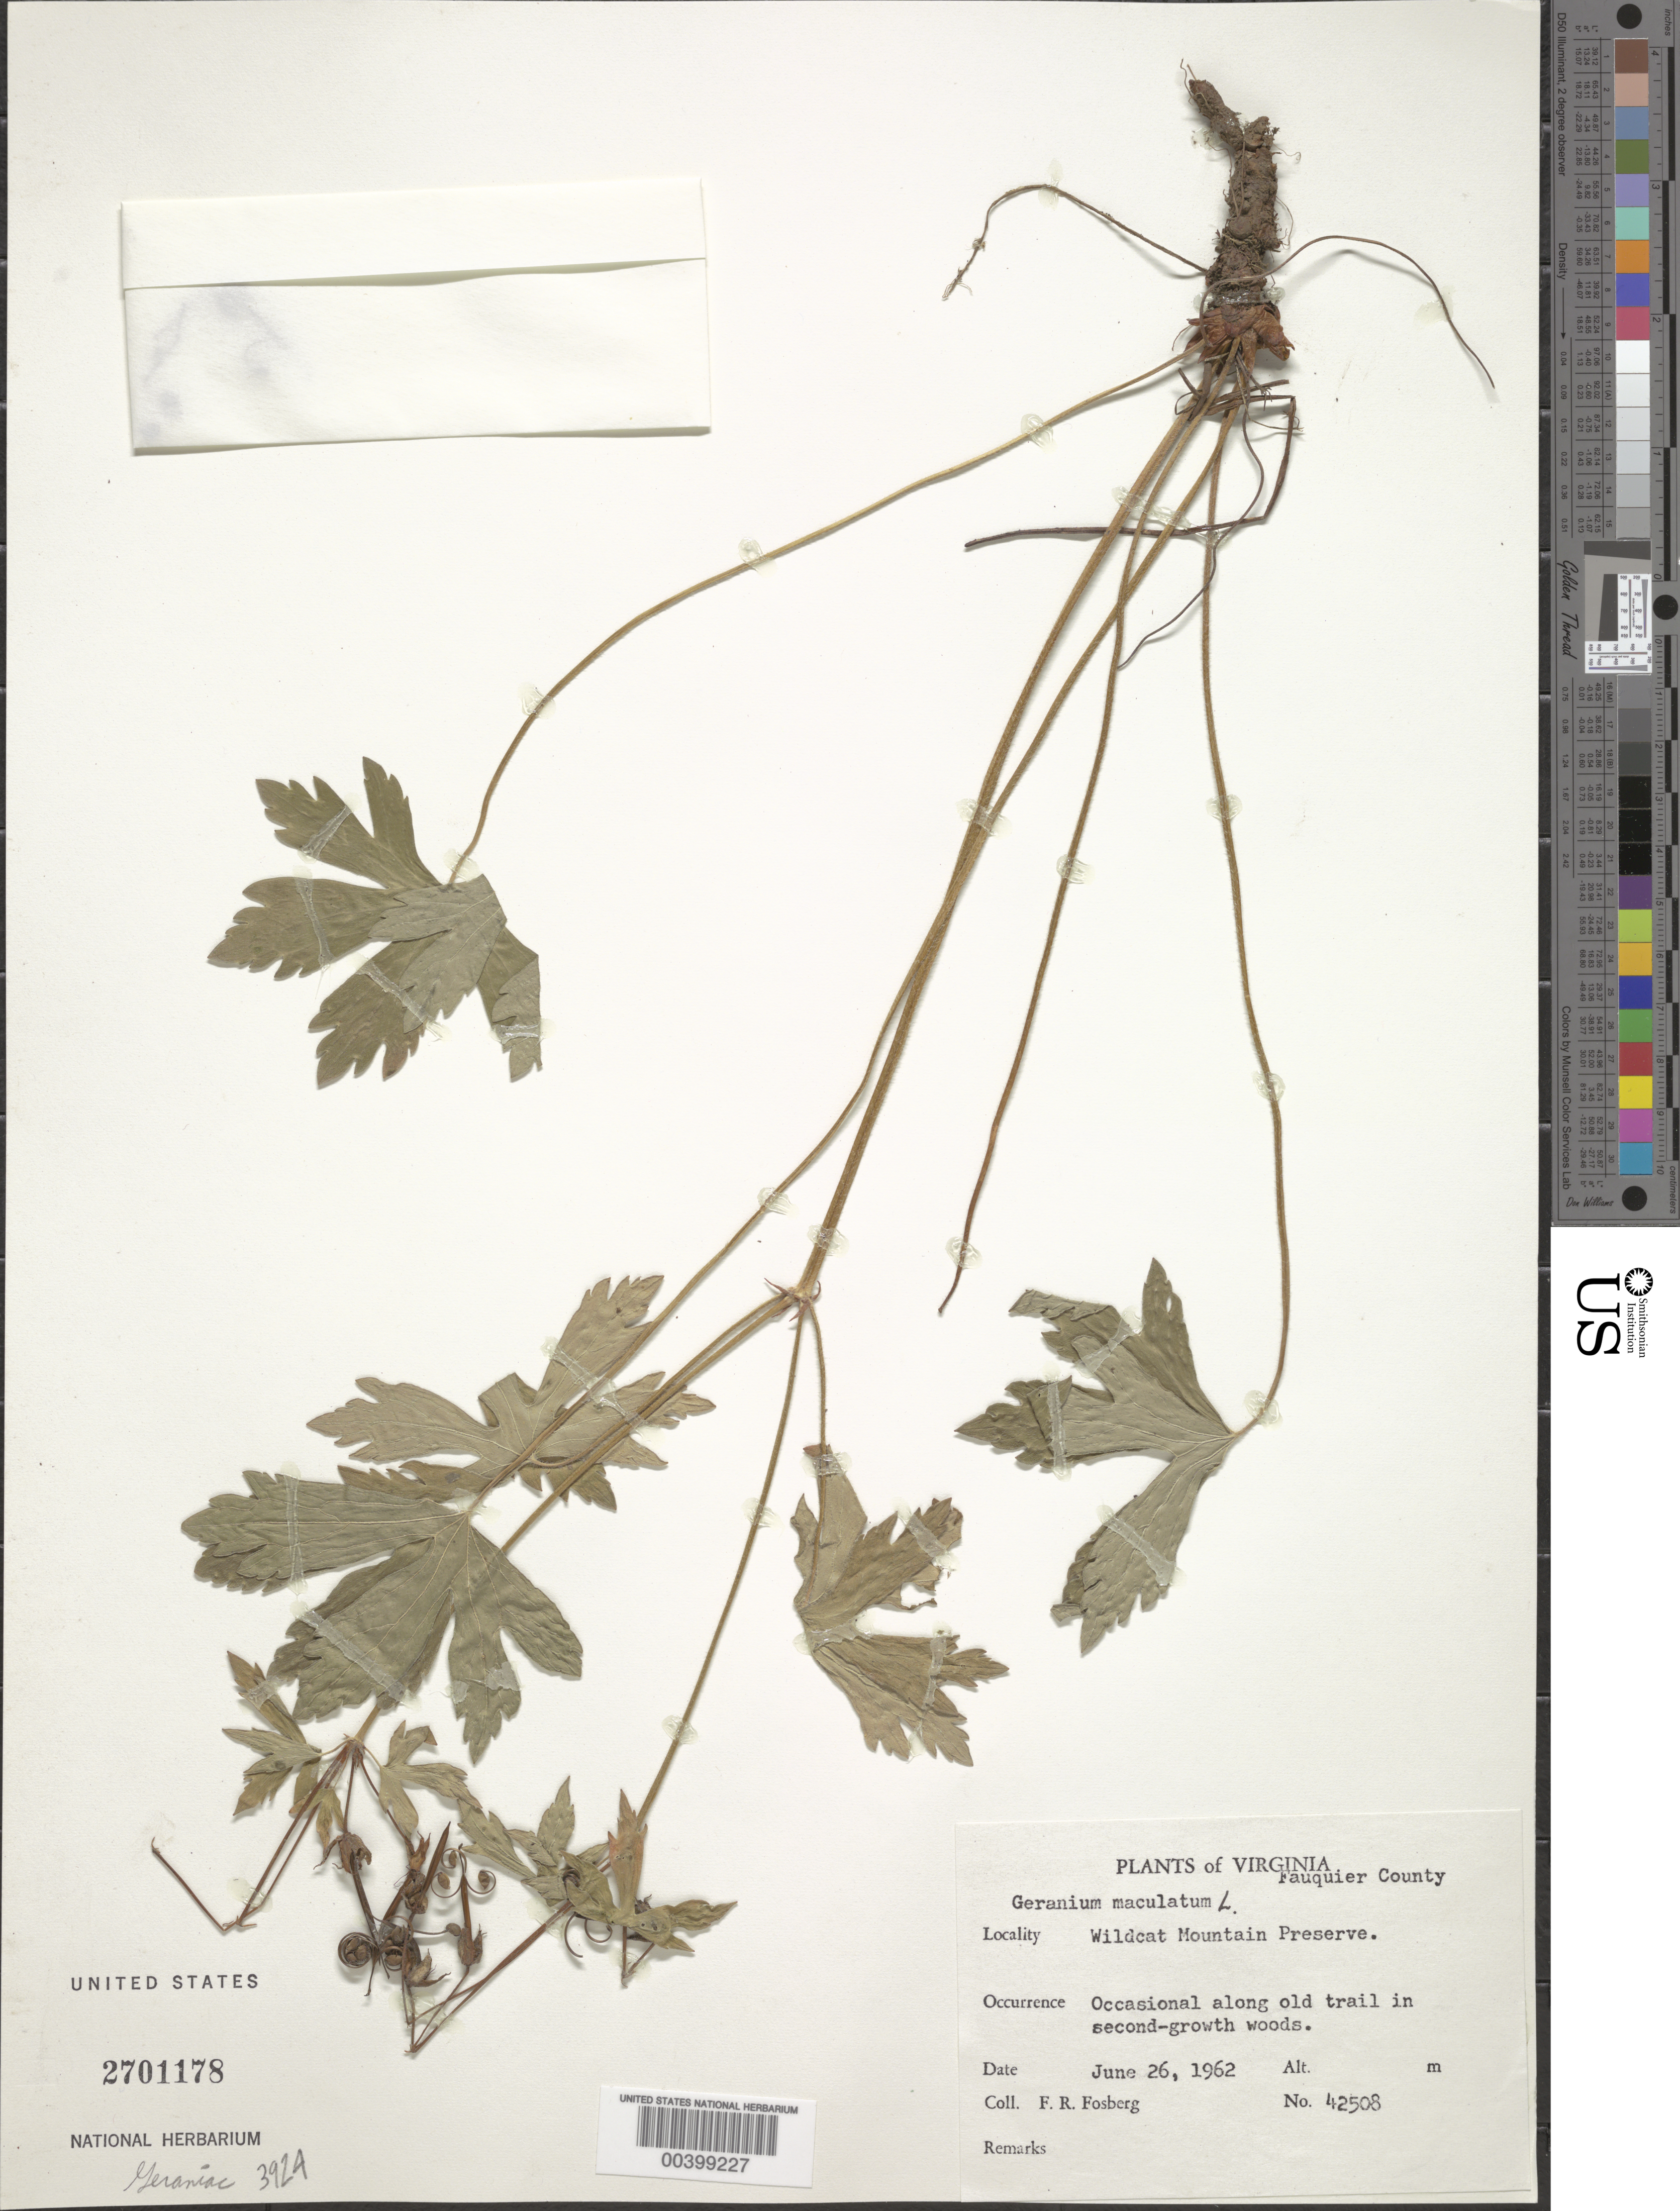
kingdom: Plantae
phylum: Tracheophyta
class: Magnoliopsida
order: Geraniales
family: Geraniaceae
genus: Geranium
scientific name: Geranium maculatum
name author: L.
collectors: F. R. Fosberg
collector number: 42508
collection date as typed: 26 Jun 1962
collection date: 1962-06-26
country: United States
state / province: Virginia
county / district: Fauquier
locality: Wildcat Mountain Preserve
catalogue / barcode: US 2701178